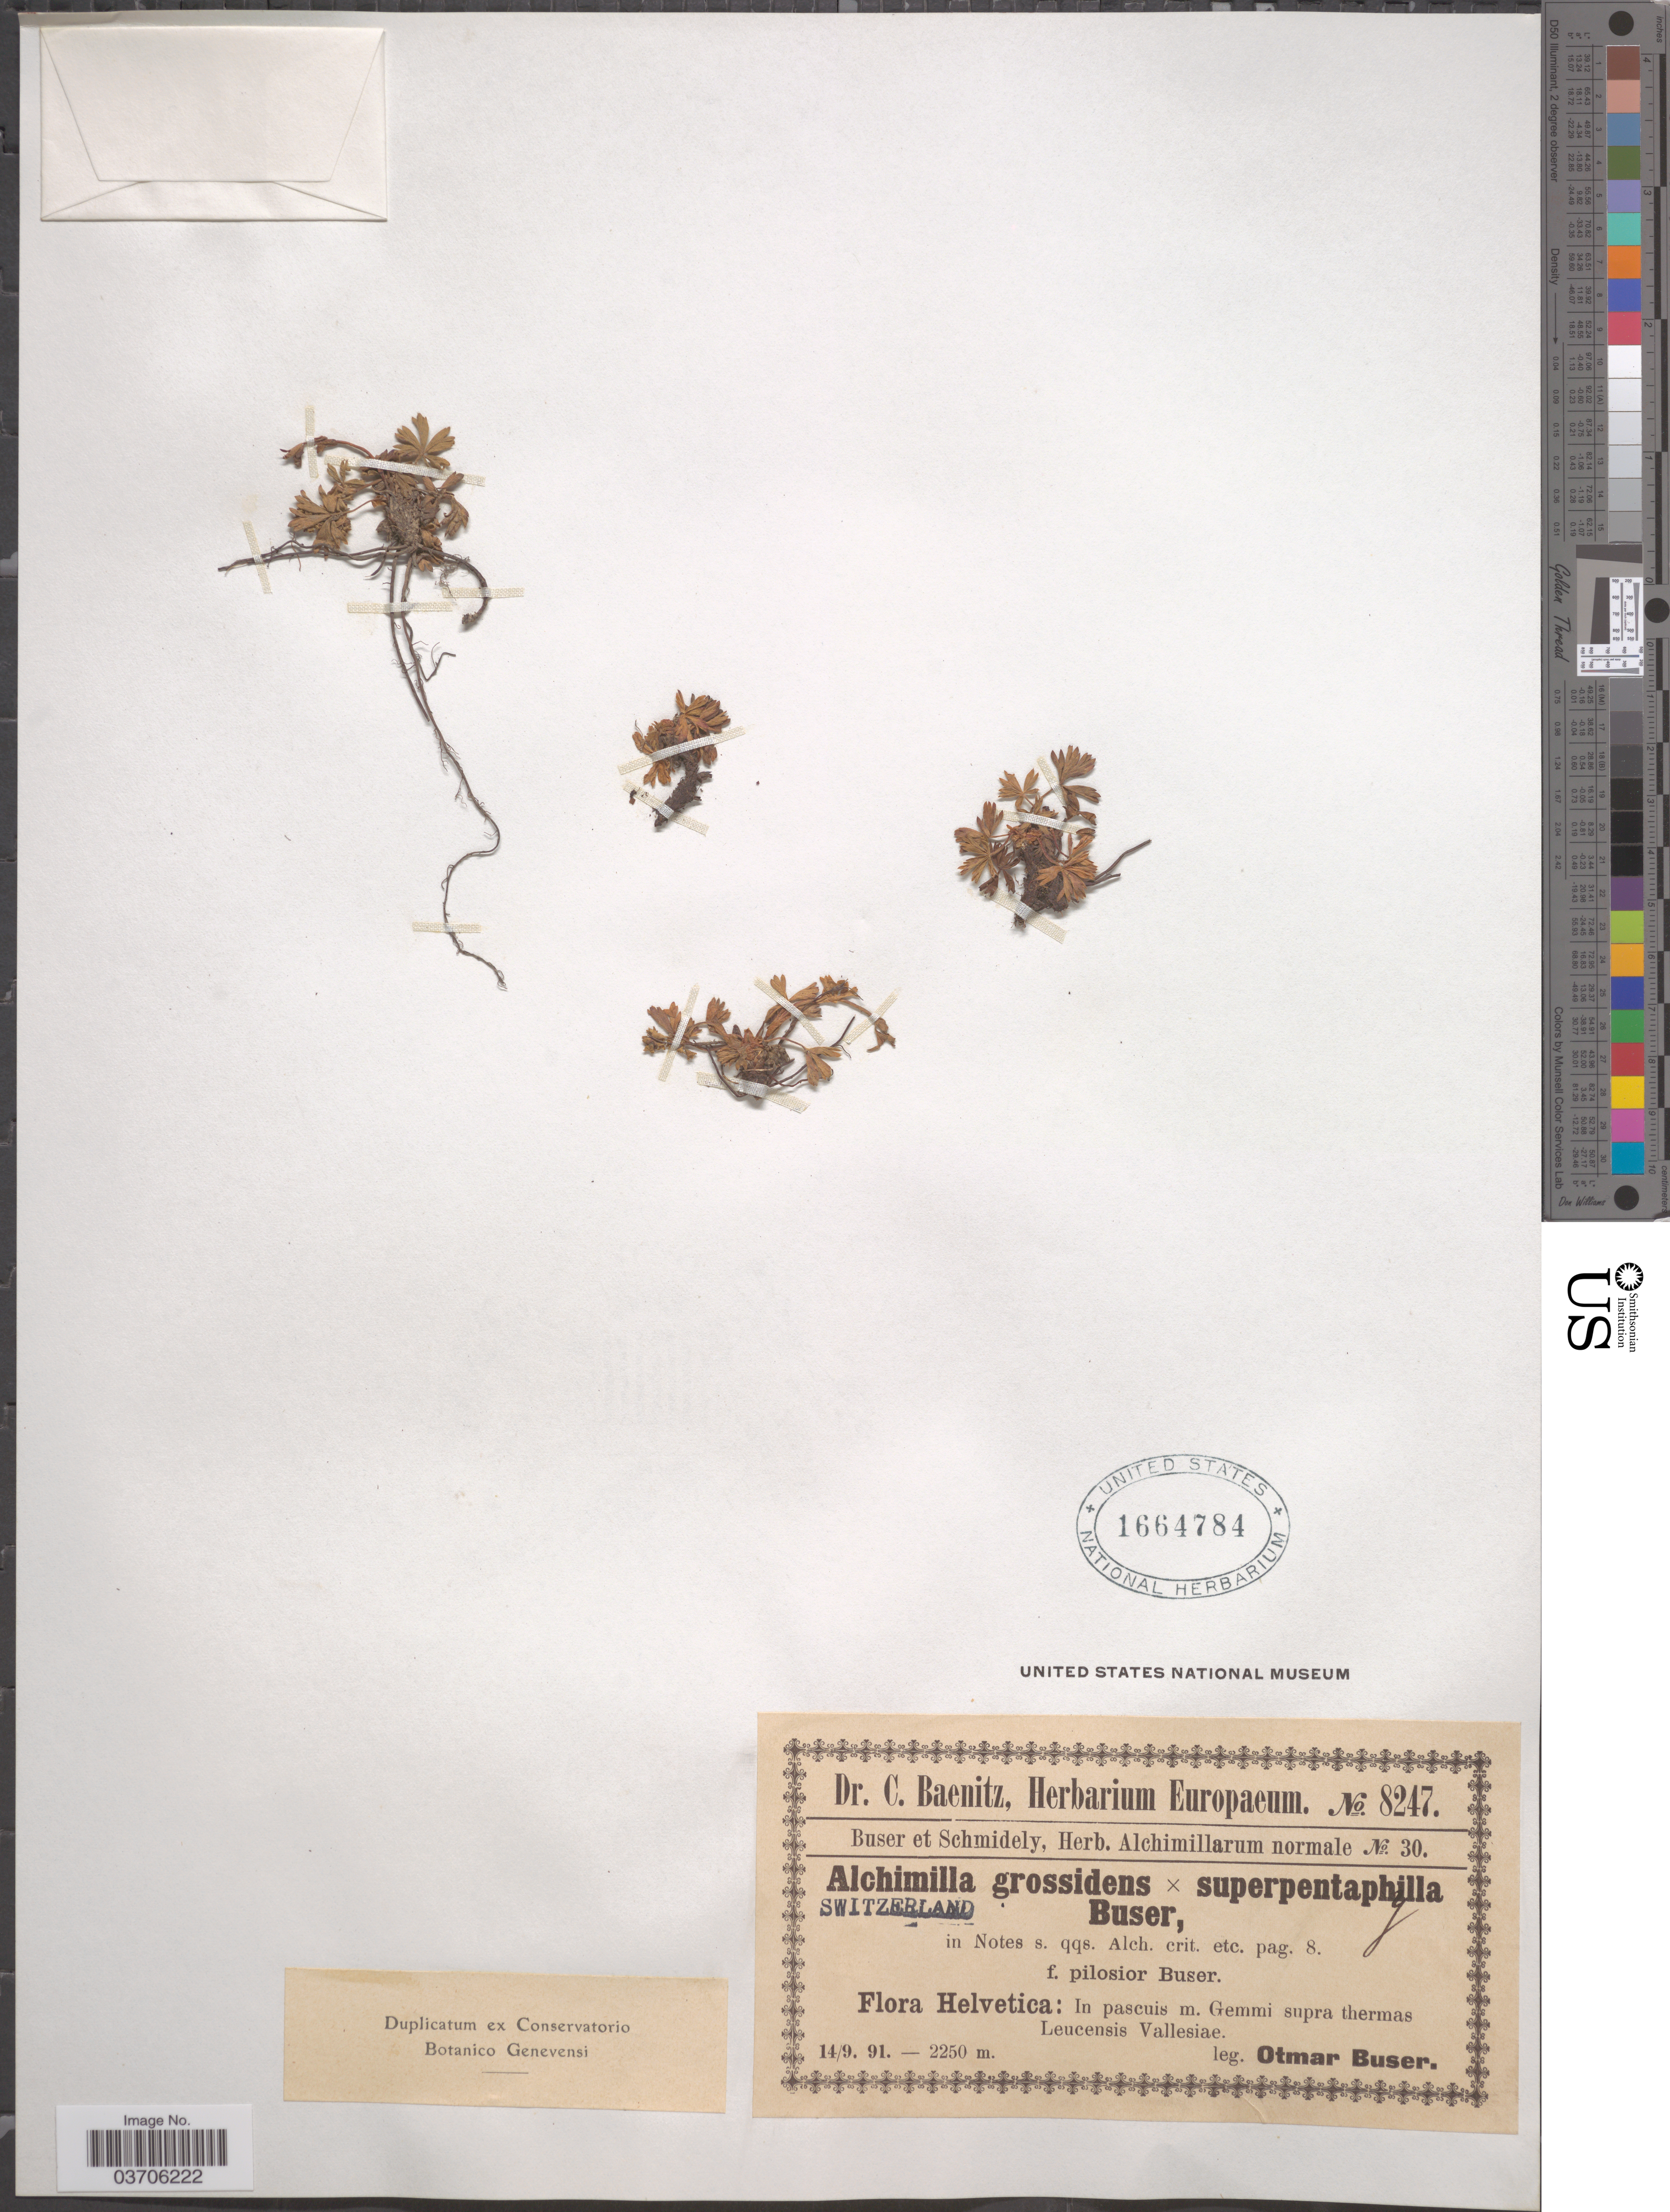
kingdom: Plantae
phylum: Tracheophyta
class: Magnoliopsida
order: Rosales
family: Rosaceae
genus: Alchemilla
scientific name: Alchemilla grossidens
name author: Buser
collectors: O. Buser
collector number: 8247/30?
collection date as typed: Transcribed d/m/y: 14/9/91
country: Switzerland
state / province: Valais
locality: Helvetica: In pascuis m. Gemmi supra thermas Leucensis Vallesiae.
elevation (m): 2250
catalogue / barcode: US 1664784